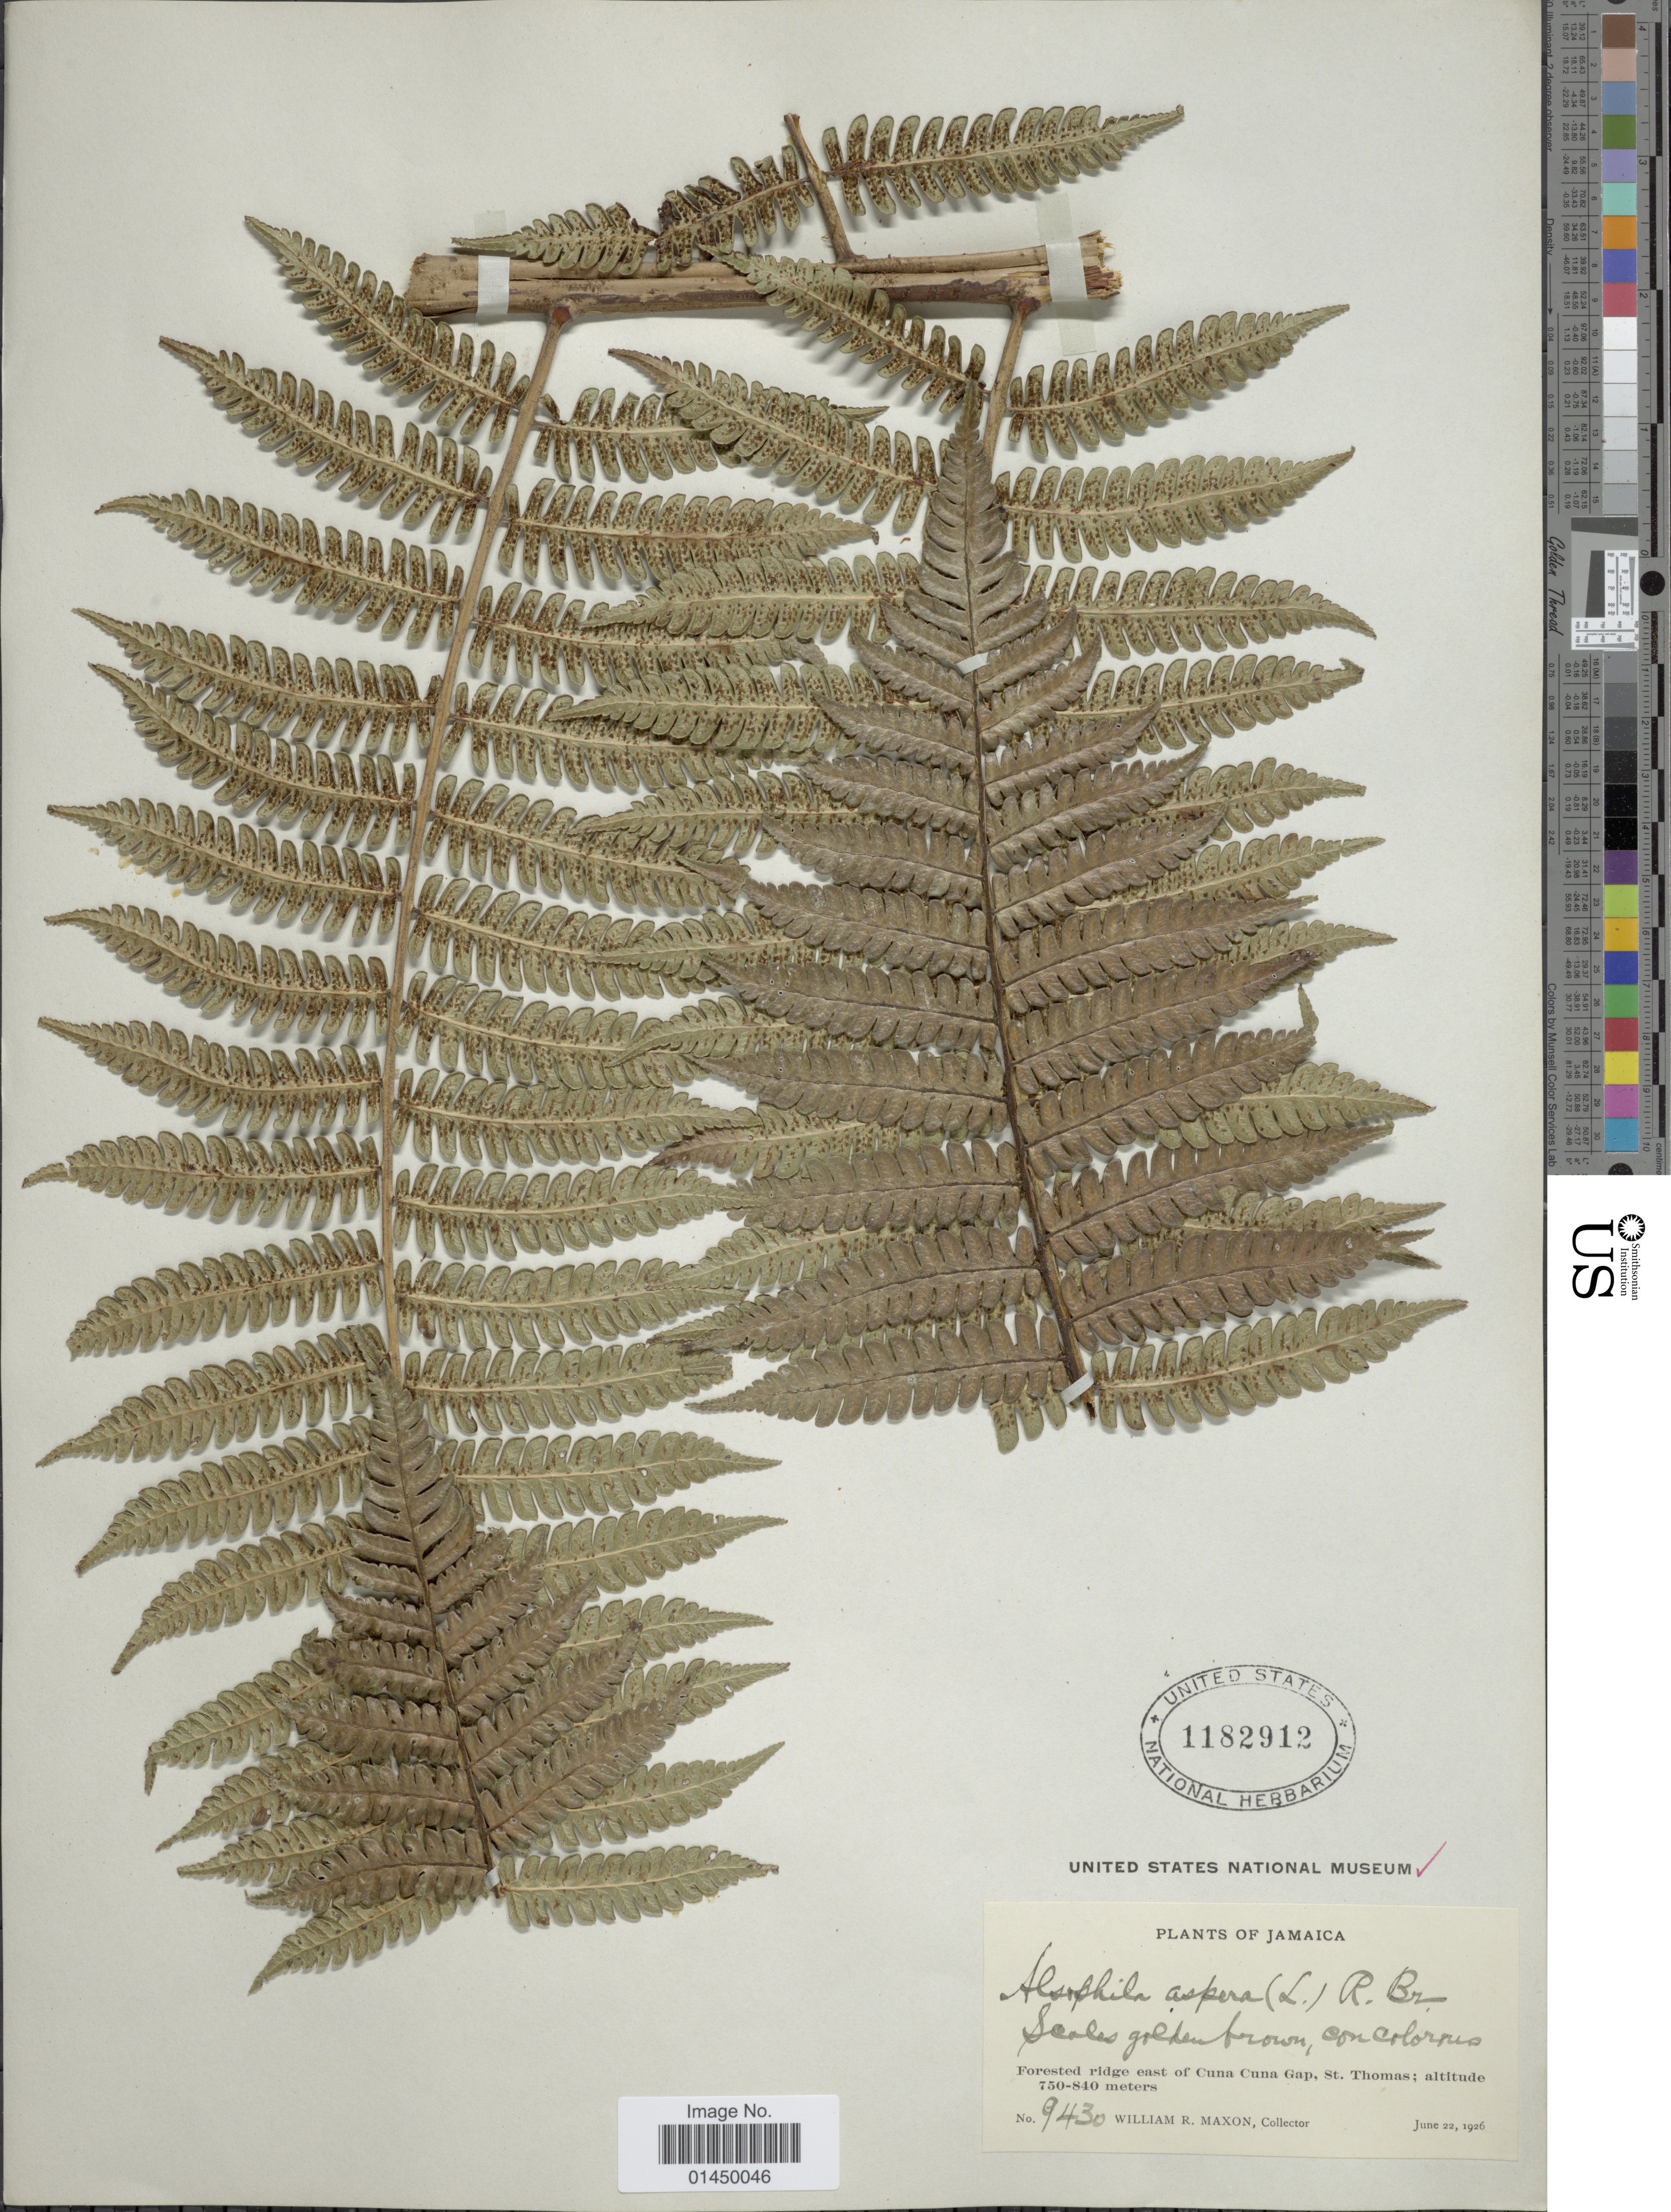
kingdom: Plantae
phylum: Tracheophyta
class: Polypodiopsida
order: Cyatheales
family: Cyatheaceae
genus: Cyathea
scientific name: Cyathea aspera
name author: (L.) Sw.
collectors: W. R. Maxon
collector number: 9430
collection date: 1926-06-22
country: Jamaica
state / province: Saint Thomas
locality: Forested ridge east of Cuna Cuna Gap, St. Thomas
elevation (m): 750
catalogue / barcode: US 1182912